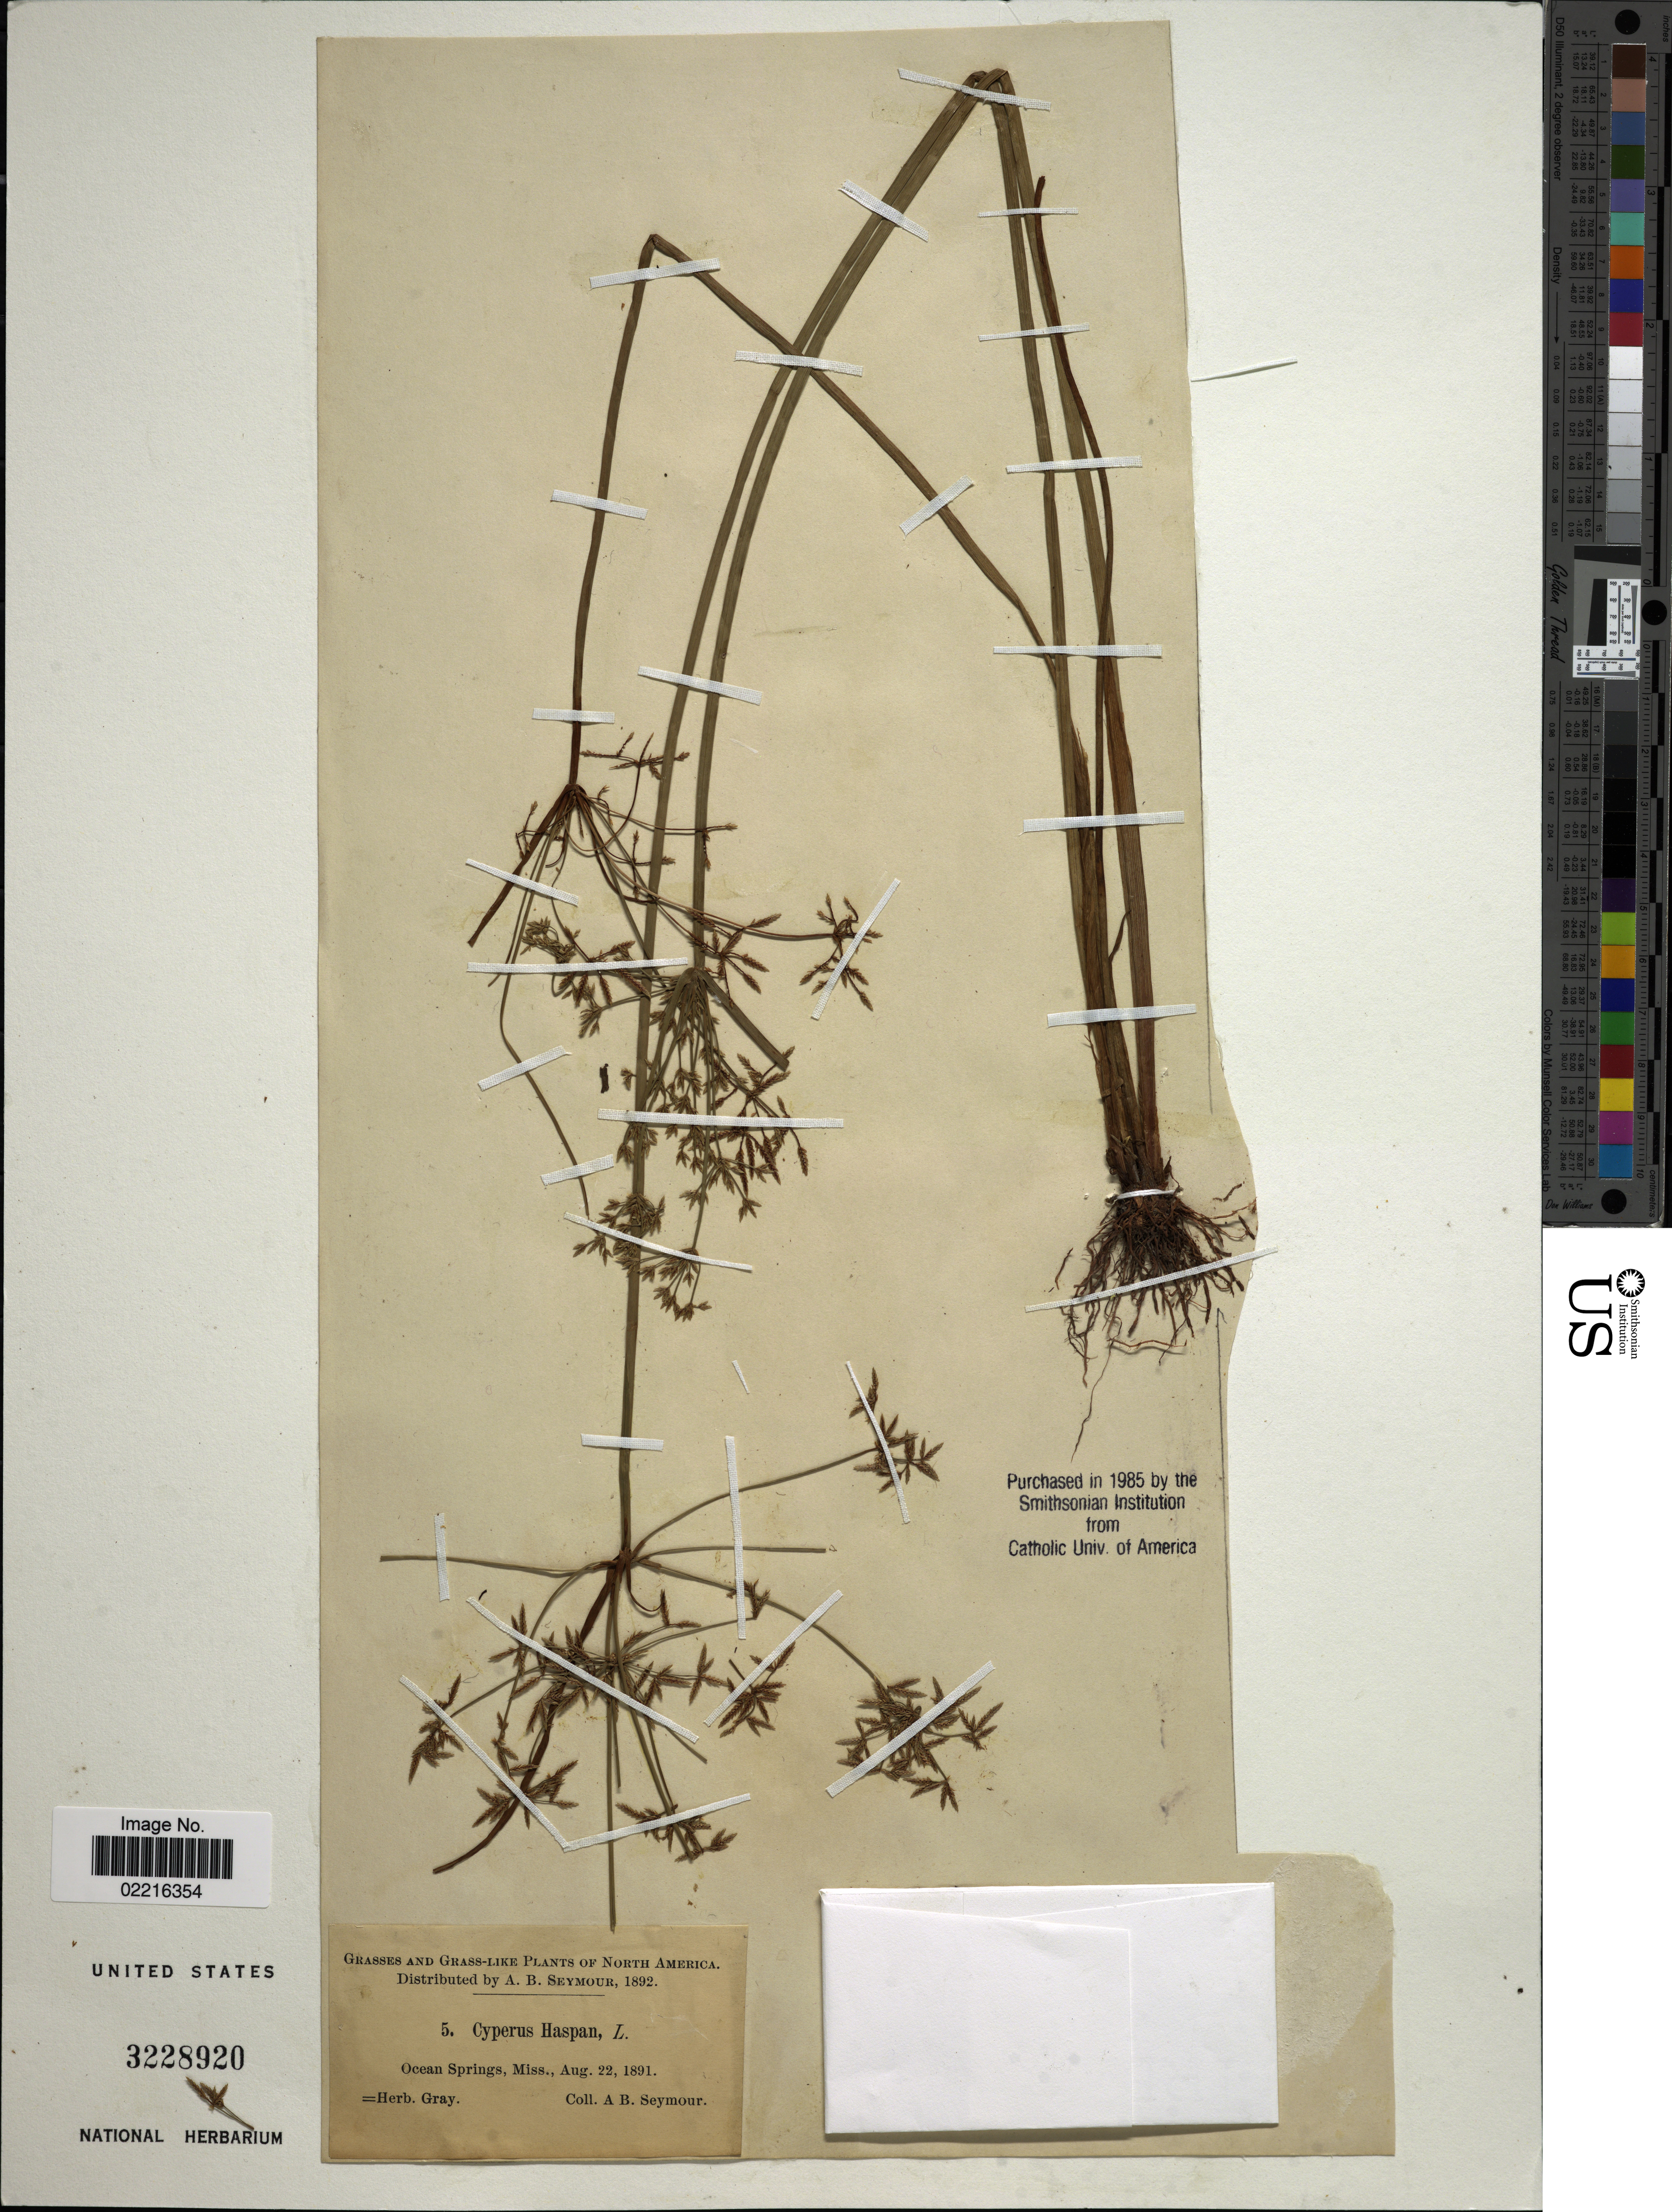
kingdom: Plantae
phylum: Tracheophyta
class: Liliopsida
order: Poales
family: Cyperaceae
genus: Cyperus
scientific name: Cyperus haspan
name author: L.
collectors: A. Seymour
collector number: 5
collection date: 1891-08-22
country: United States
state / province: Mississippi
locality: Ocean Springs, Miss.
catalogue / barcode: US 3228920